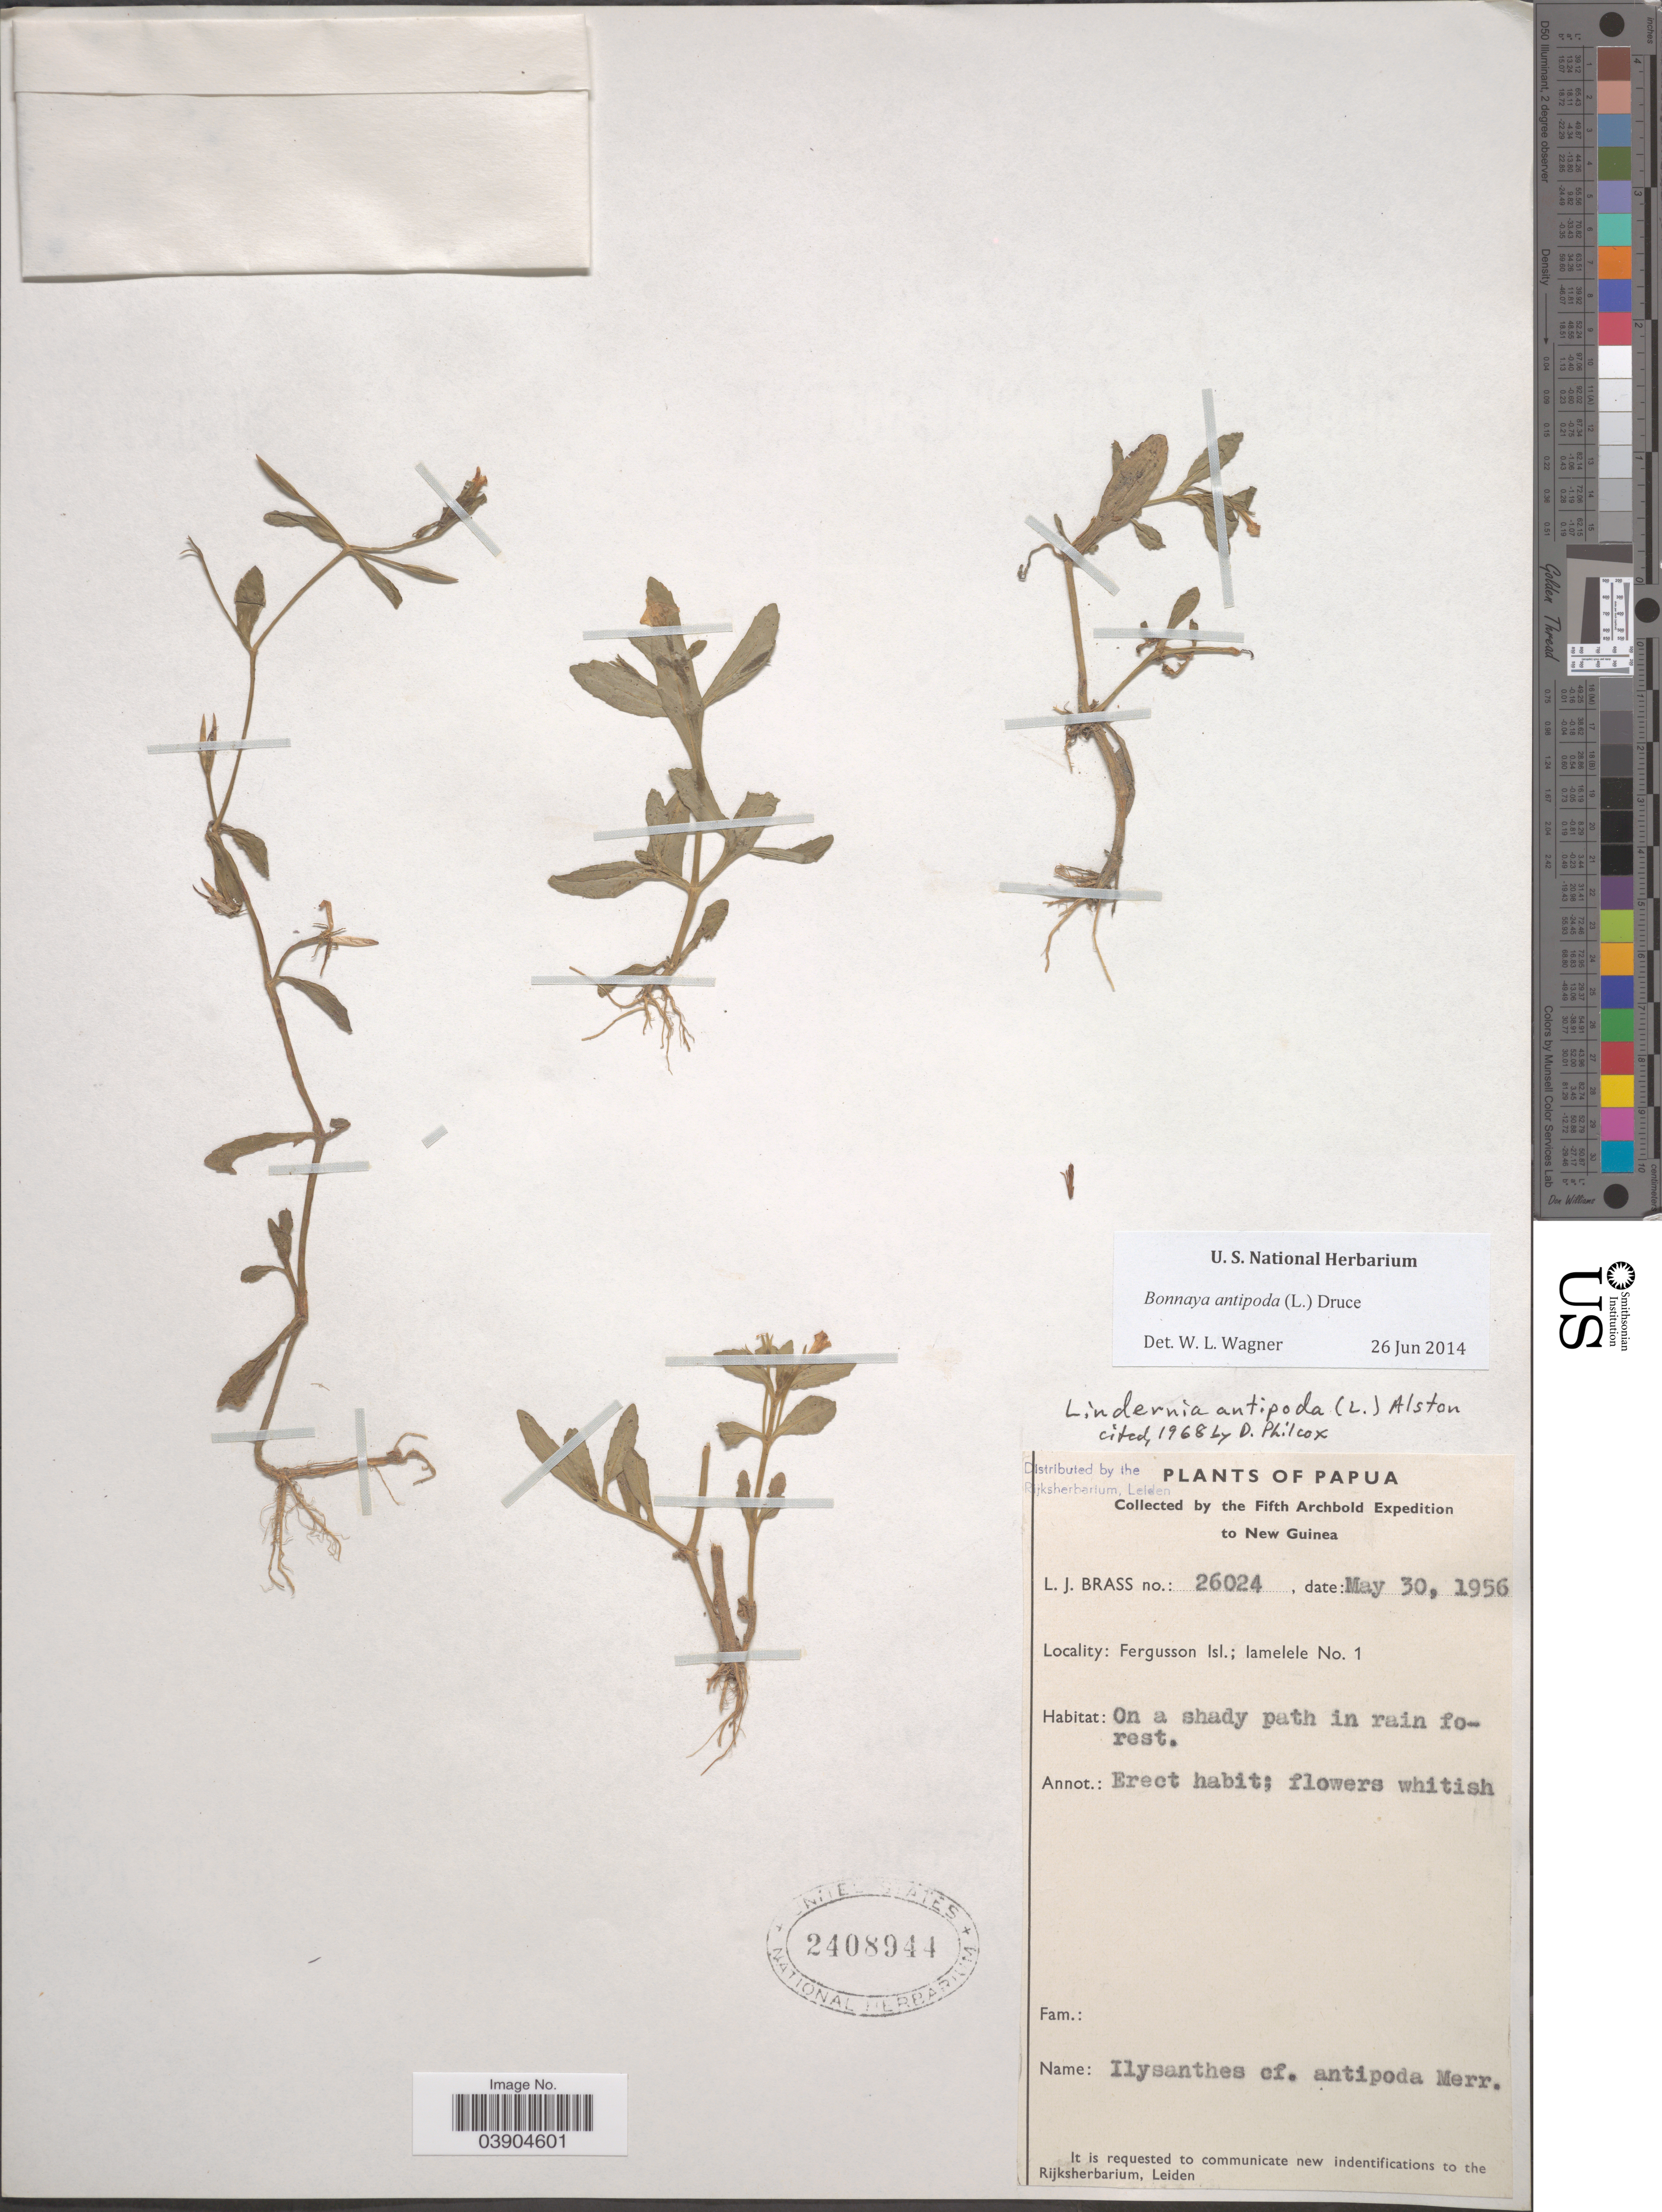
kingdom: Plantae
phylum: Tracheophyta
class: Magnoliopsida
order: Lamiales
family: Linderniaceae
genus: Lindernia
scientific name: Lindernia antipoda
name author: (L.) Alston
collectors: L. J. Brass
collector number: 26024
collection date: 1956-05-30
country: Papua New Guinea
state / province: Milne Bay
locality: New Guinea. Fergusson Isl.; Iamelele No. 1.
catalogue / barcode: US 2408944